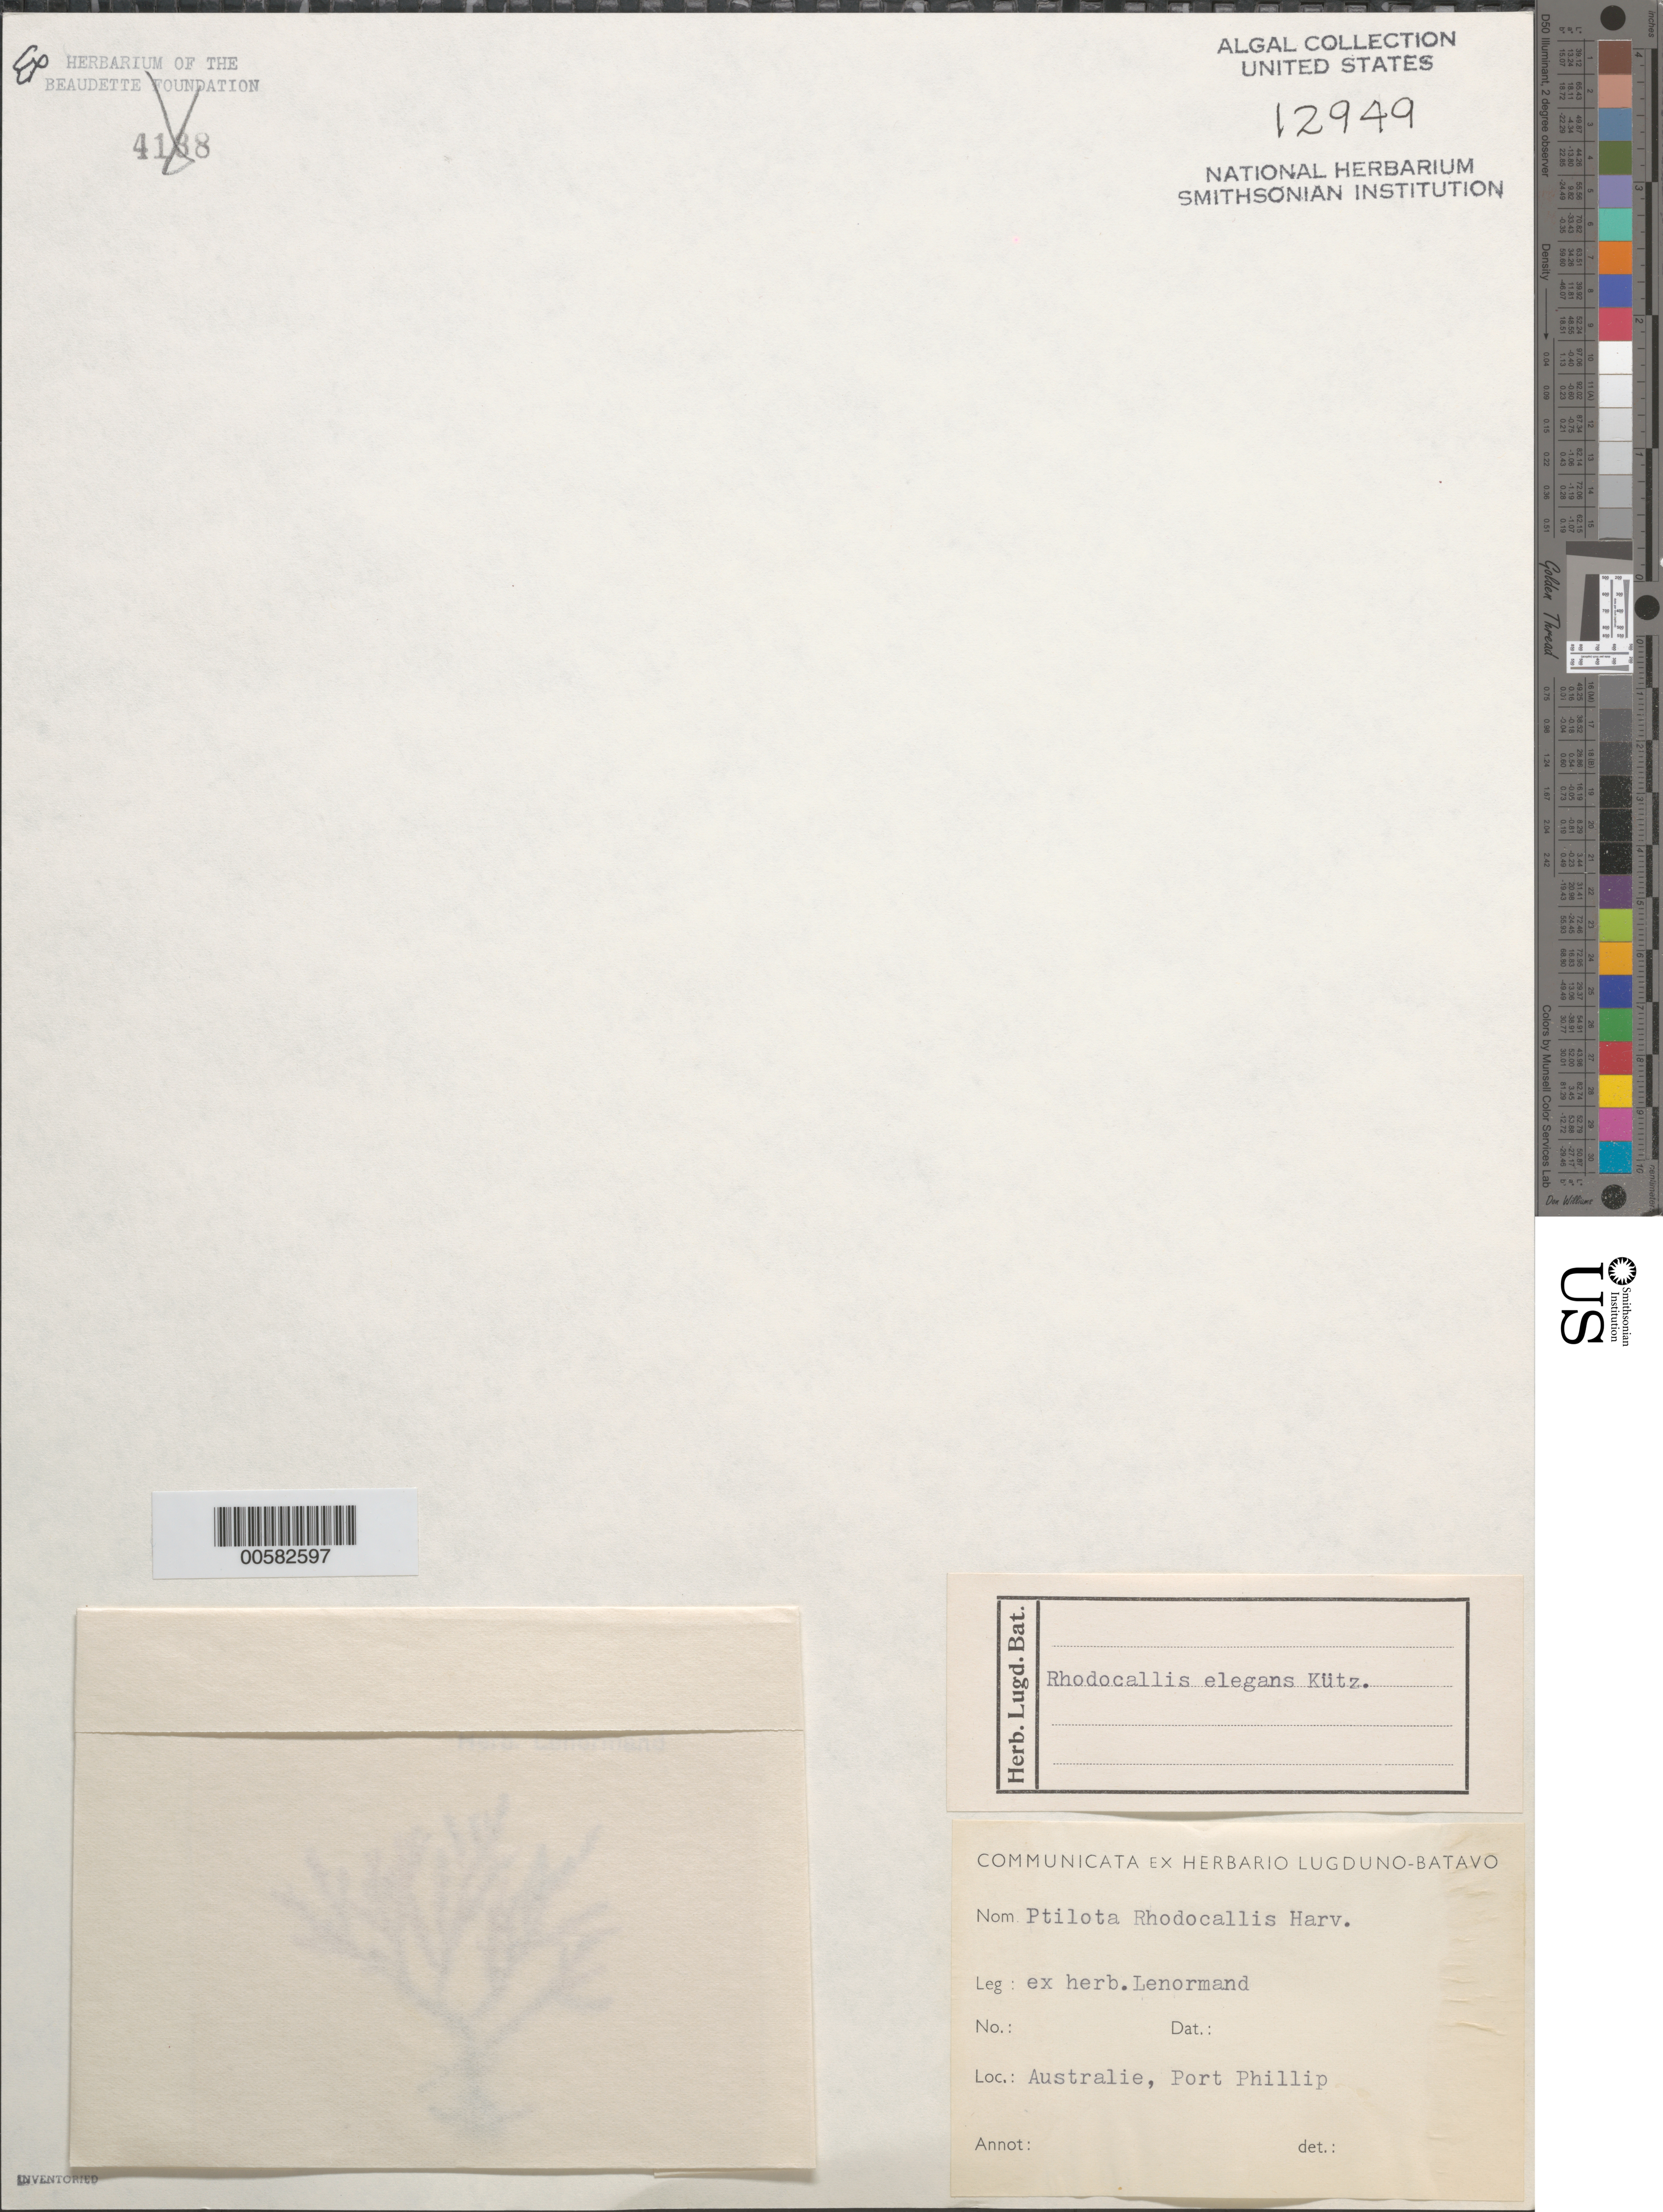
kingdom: Plantae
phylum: Rhodophyta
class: Florideophyceae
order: Ceramiales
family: Callithamniaceae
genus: Rhodocallis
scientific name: Rhodocallis elegans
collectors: S. Lenormand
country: Australia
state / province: Victoria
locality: Port Phillip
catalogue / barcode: US 12949